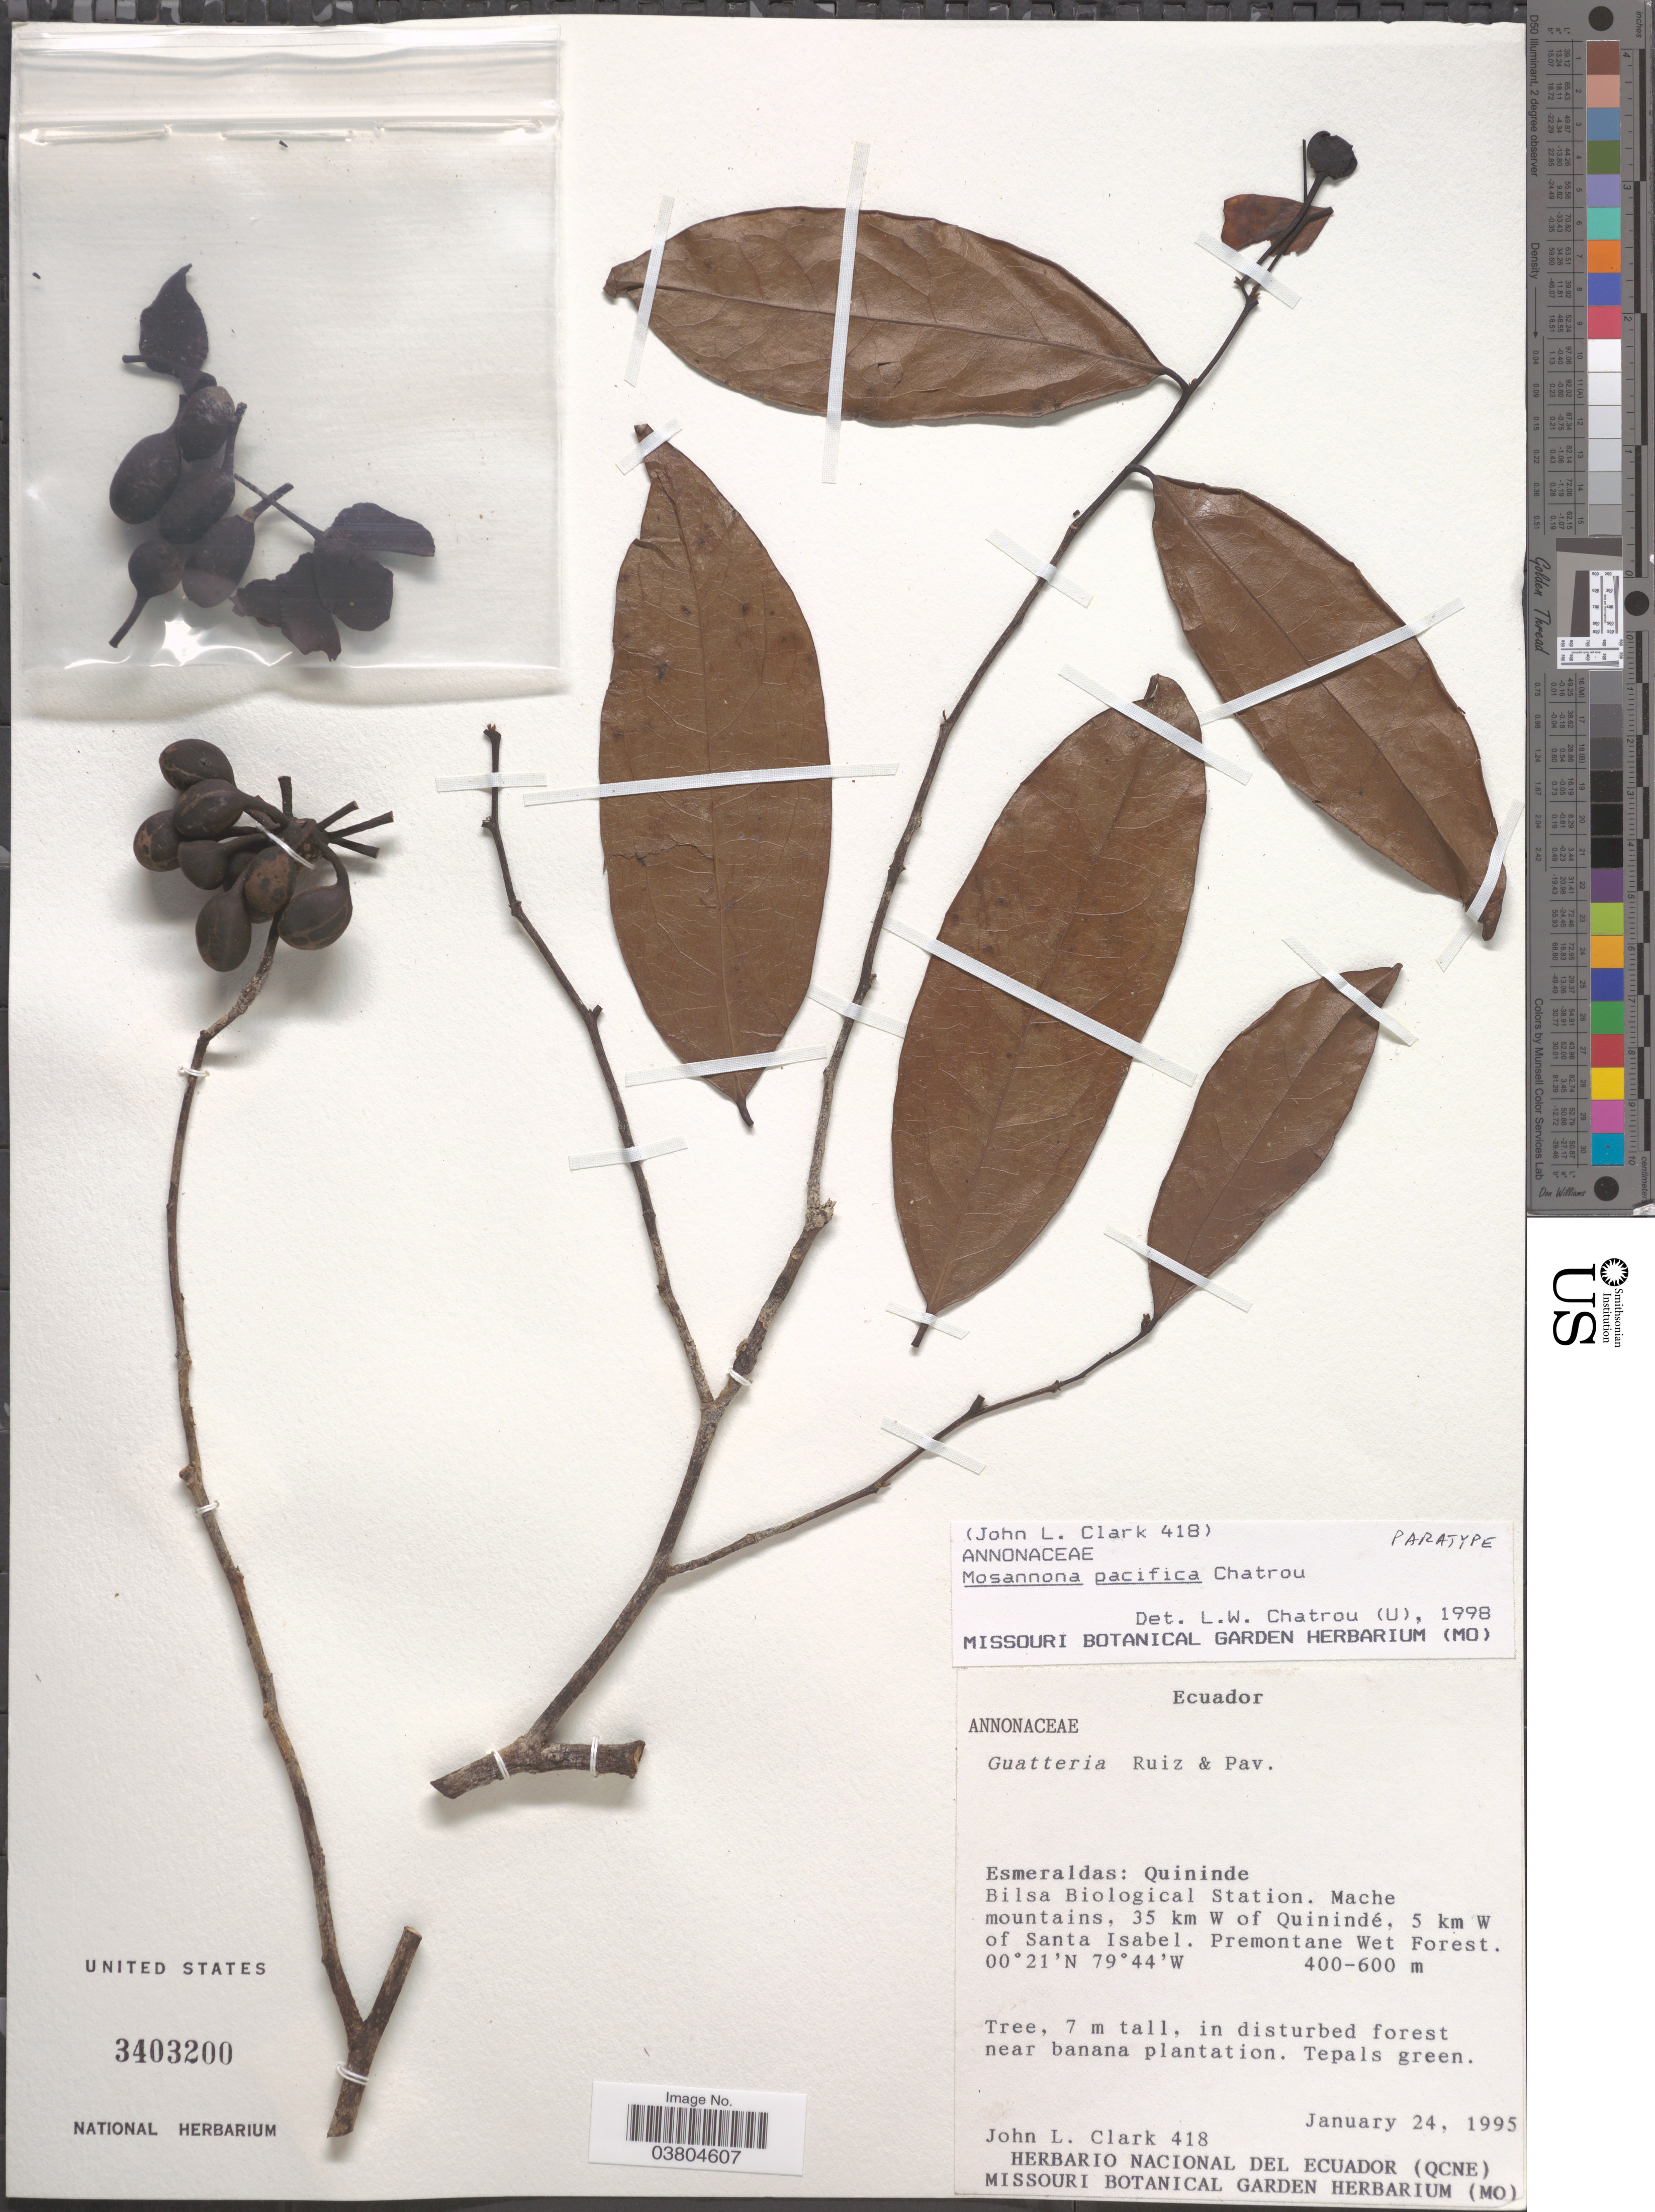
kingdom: Plantae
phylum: Tracheophyta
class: Magnoliopsida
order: Magnoliales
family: Annonaceae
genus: Mosannona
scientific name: Mosannona pacifica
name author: Chatrou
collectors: J. L. Clark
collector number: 418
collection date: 1995-01-24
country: Ecuador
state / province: Esmeraldas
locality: Quininde. Bilsa Biological Station. Mache mountains, 35 km W of Quinindé, 5 km W of Santa Isabel. Premontane Wet Forest.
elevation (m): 400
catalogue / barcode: US 3403200